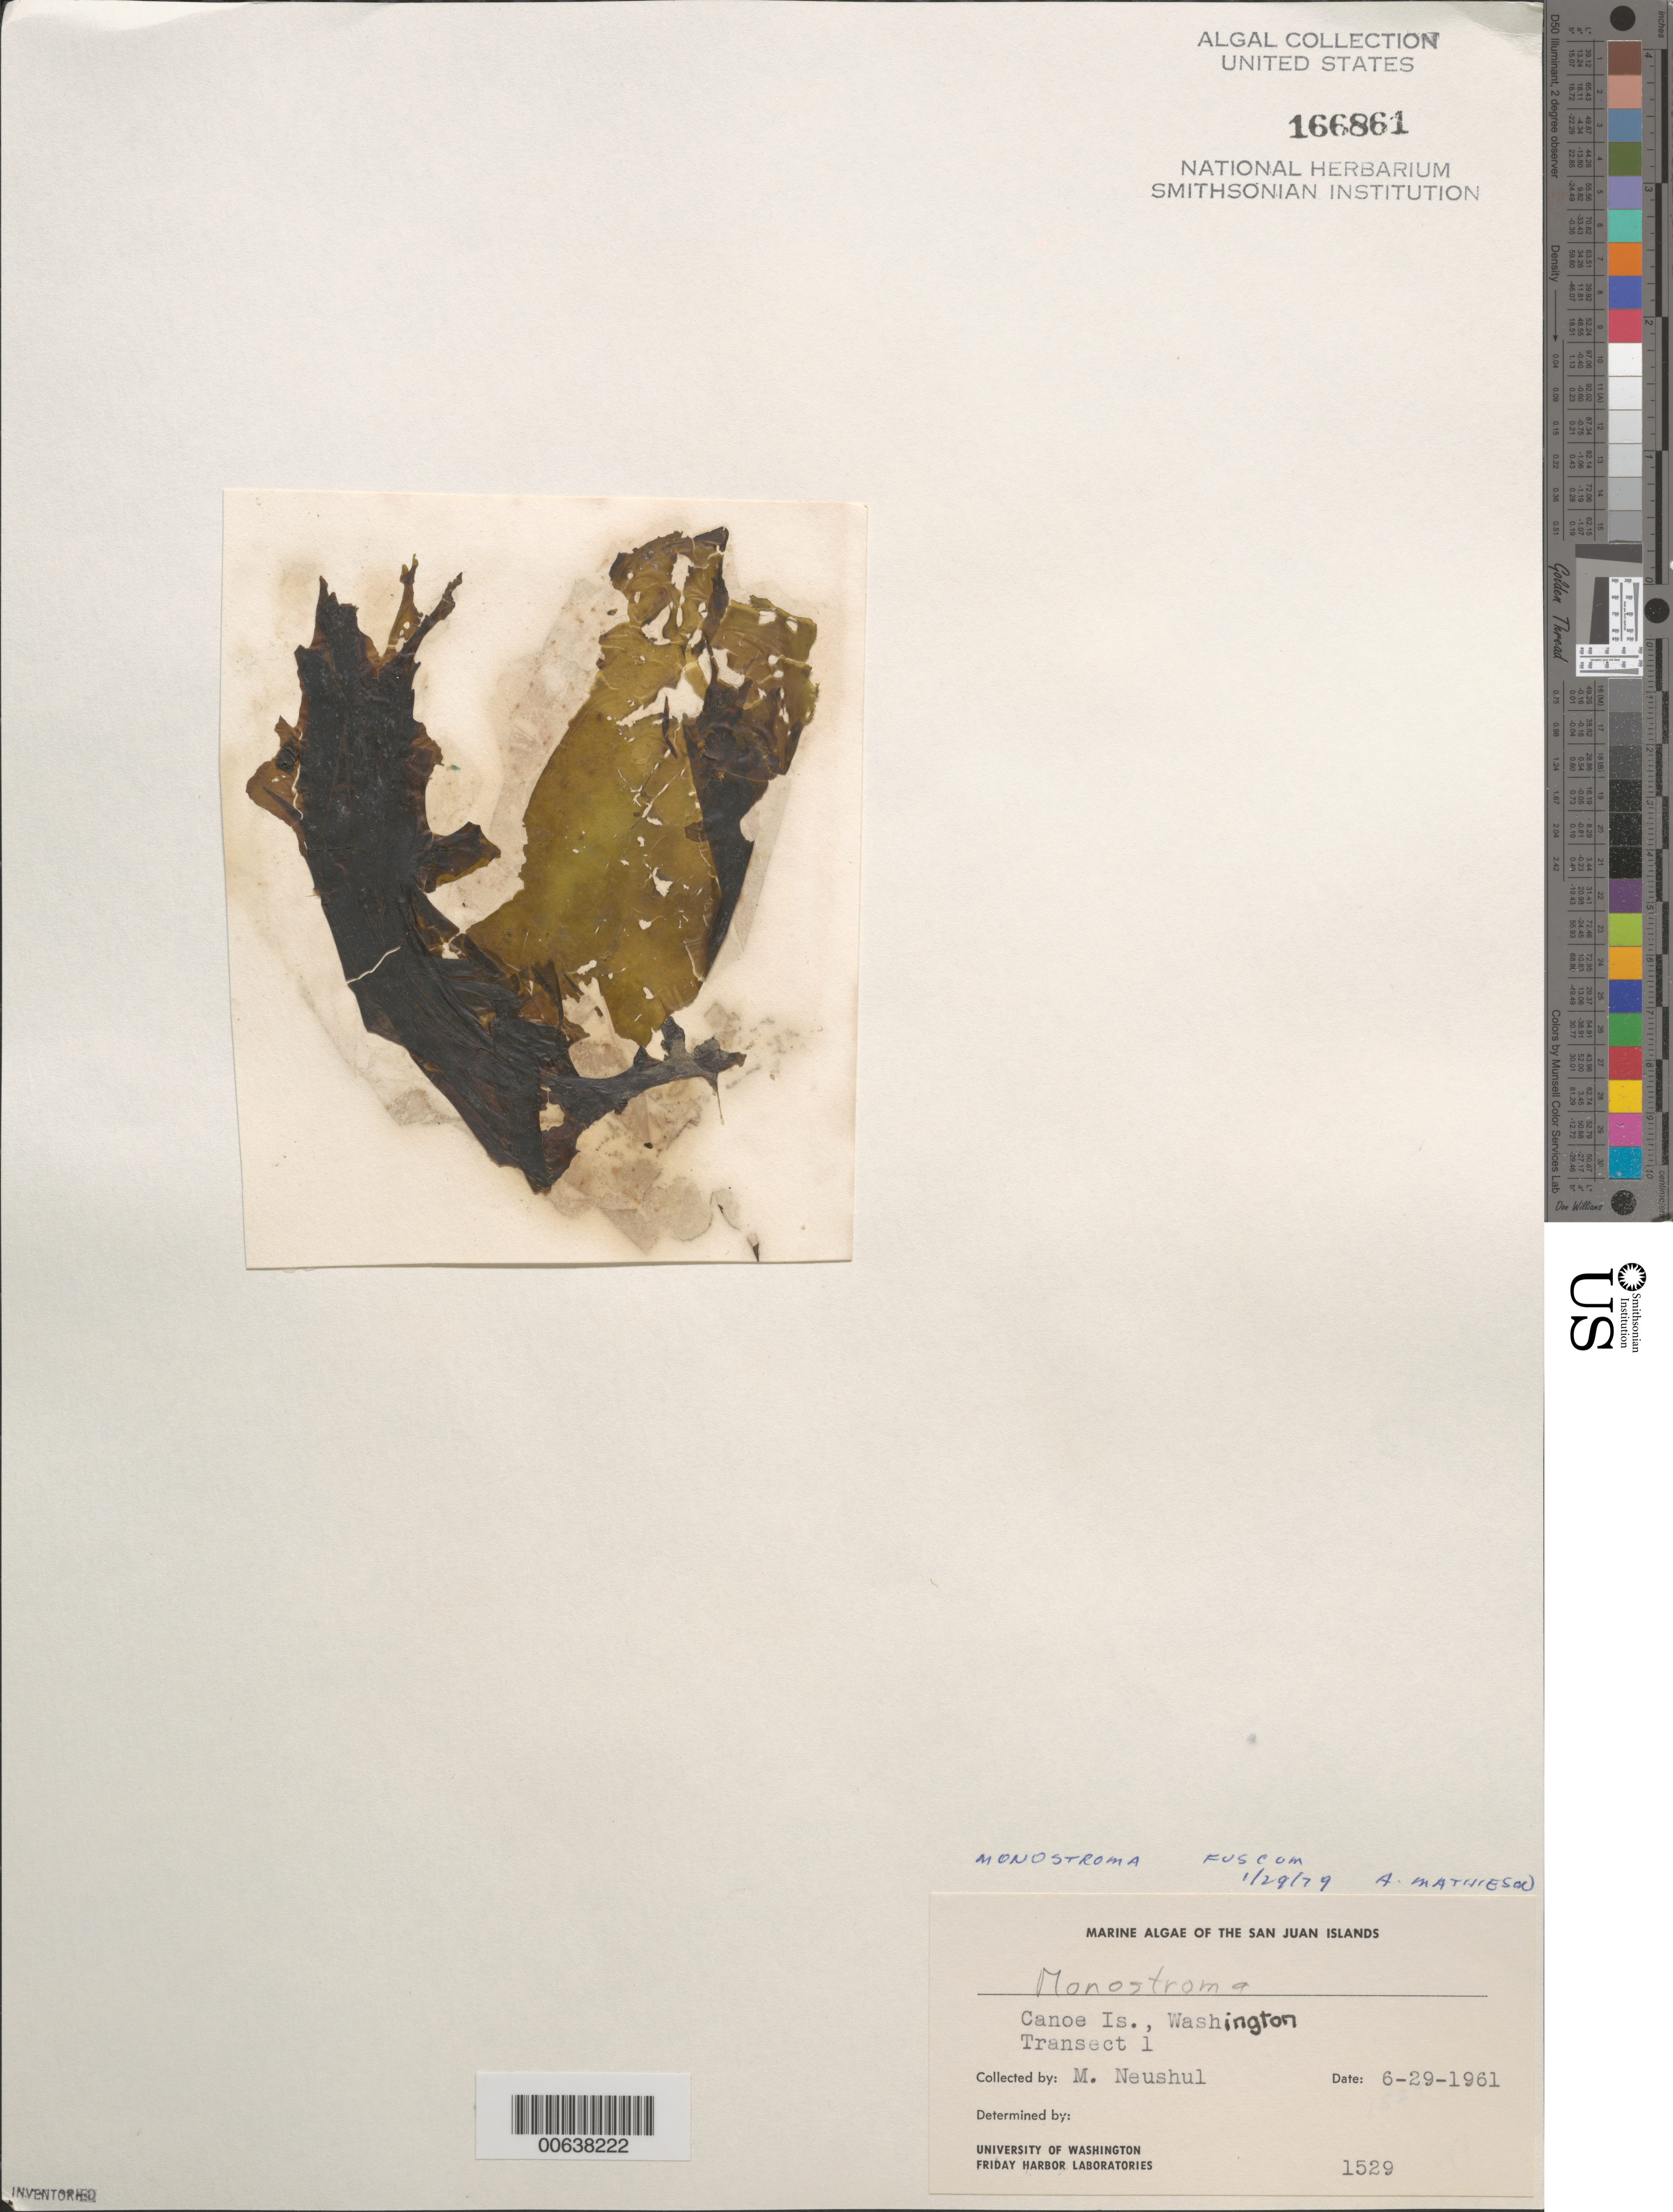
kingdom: Plantae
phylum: Chlorophyta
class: Ulvophyceae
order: Ulvales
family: Ulvaceae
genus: Ulvaria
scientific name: Ulvaria splendens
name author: (Rupr.) K.L.Vinogr.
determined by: Algae name updating Project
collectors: M. Neushul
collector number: Neushul 1529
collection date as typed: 29 Jun 1961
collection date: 1961-06-29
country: United States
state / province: Washington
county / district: San Juan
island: Canoe Island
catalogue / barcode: US 166861